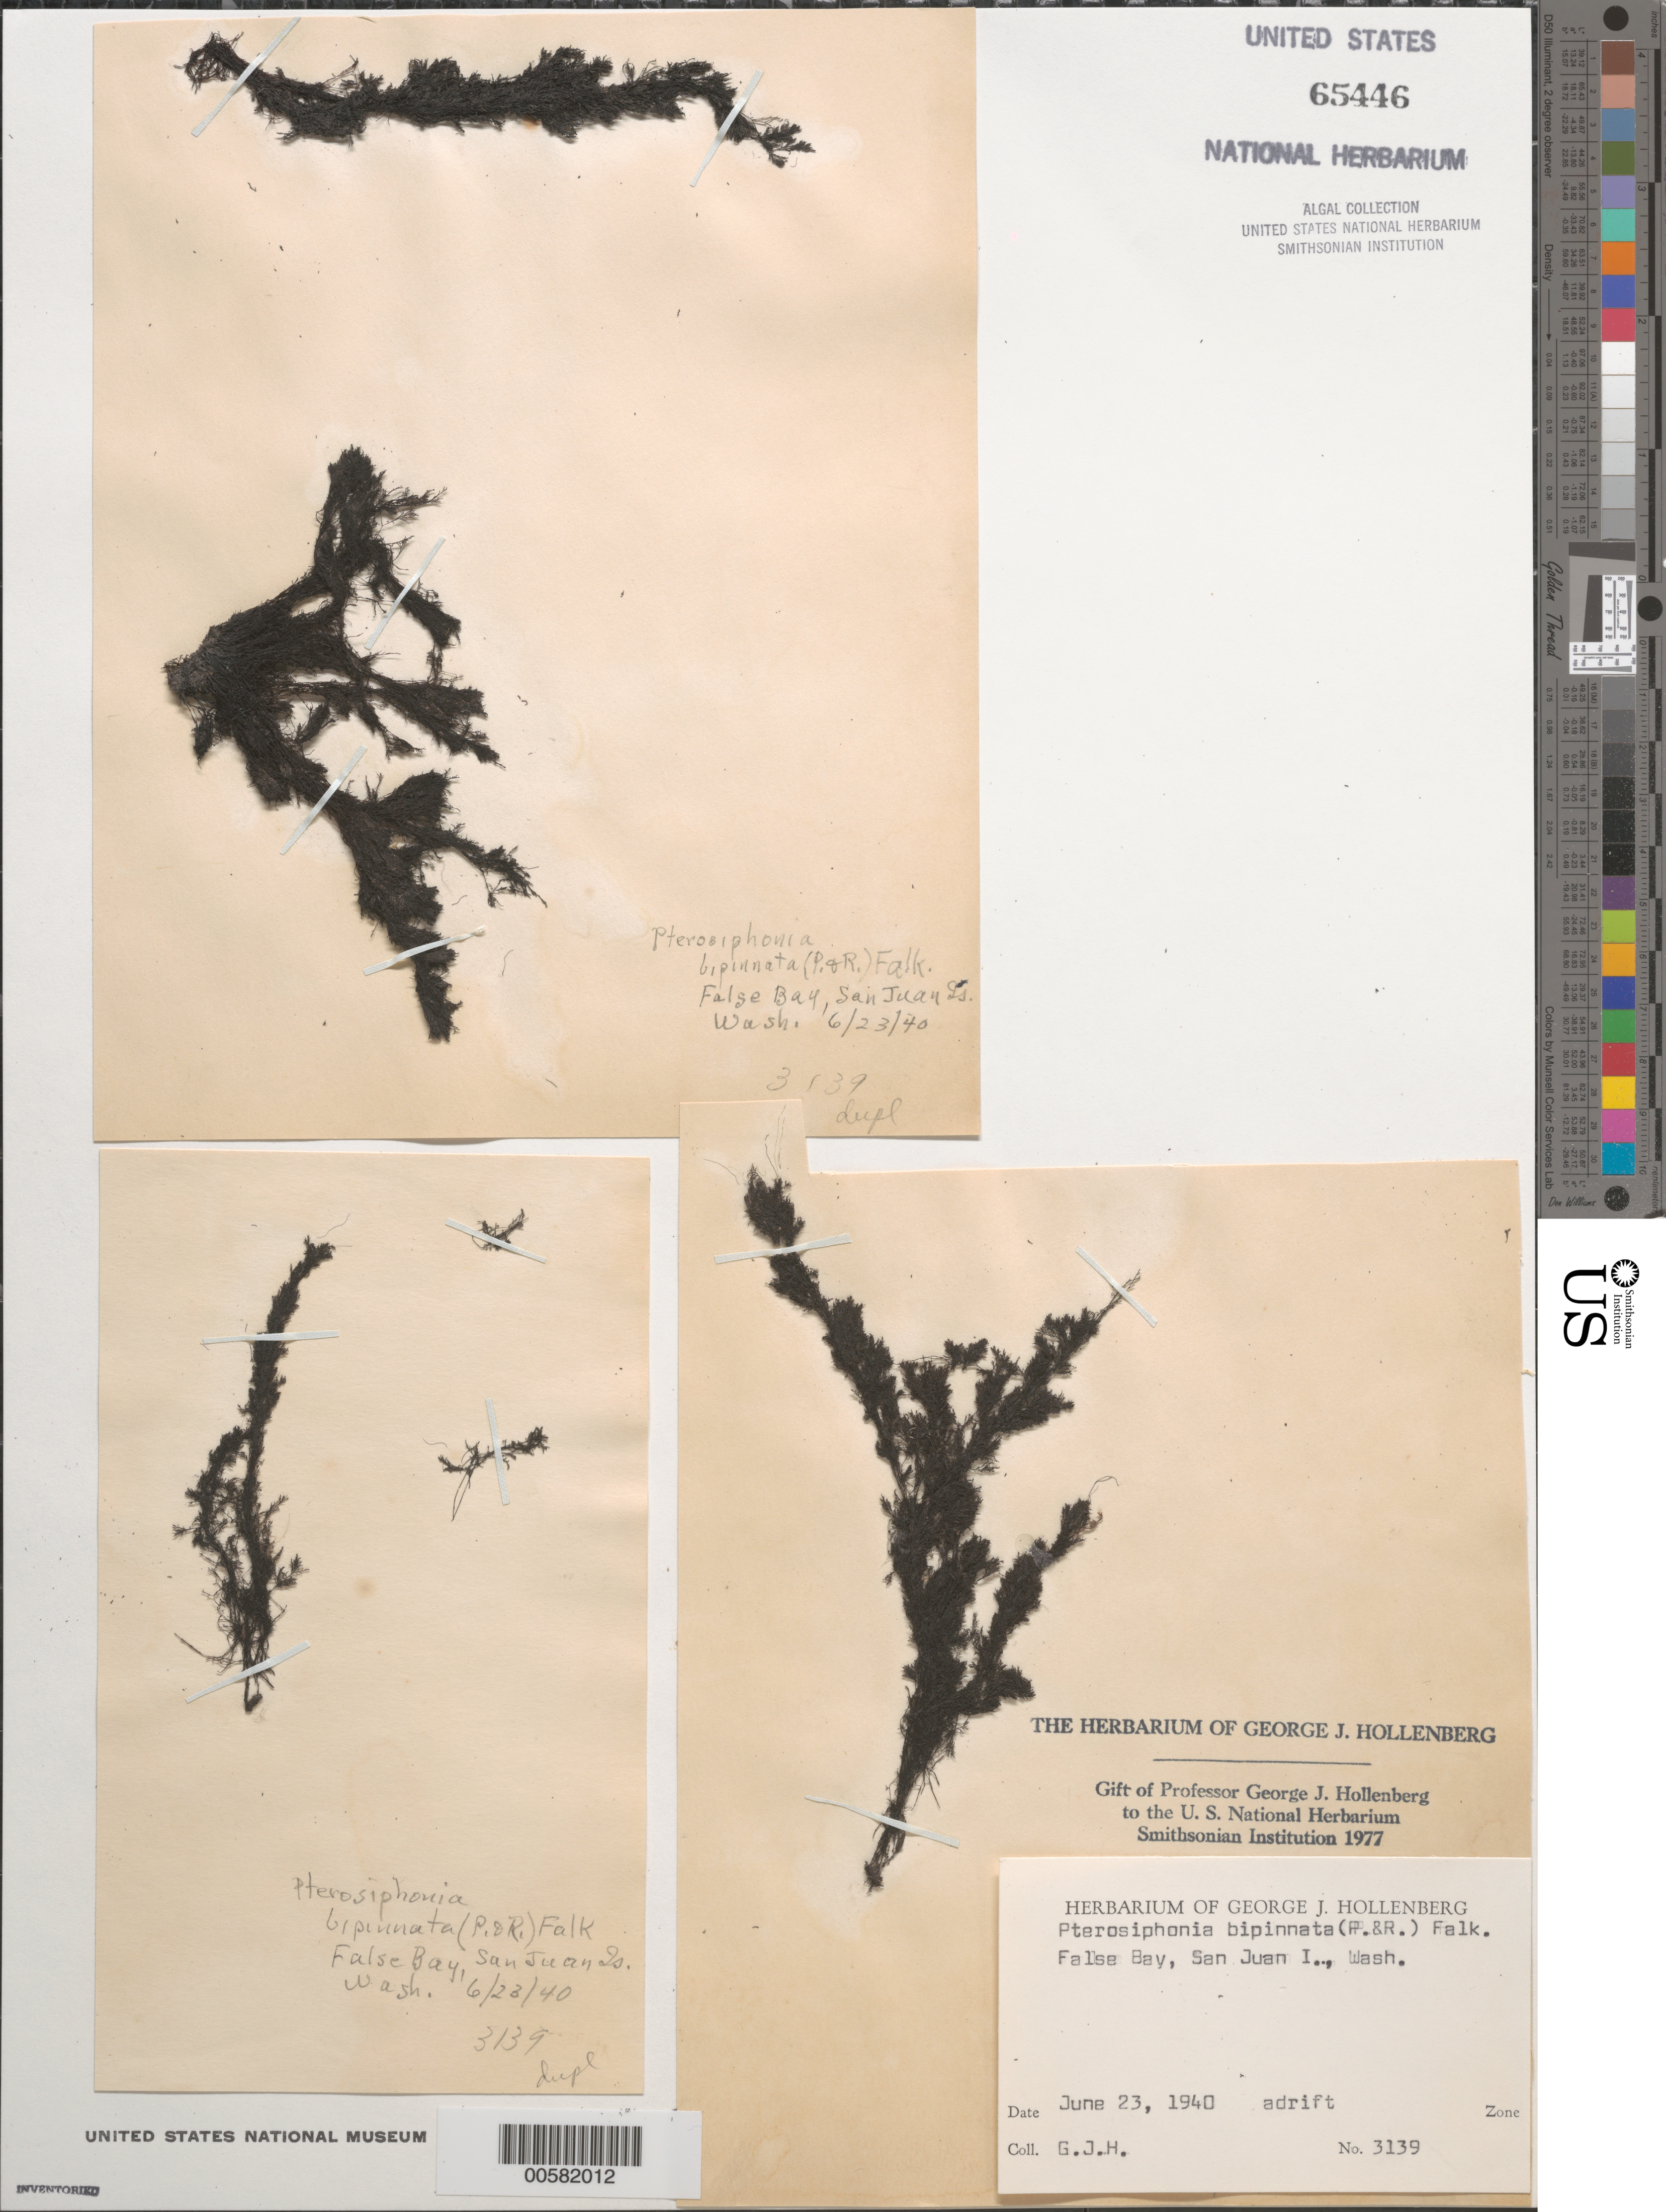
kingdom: Plantae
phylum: Rhodophyta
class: Florideophyceae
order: Ceramiales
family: Rhodomelaceae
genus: Savoiea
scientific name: Savoiea bipinnata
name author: (Postels & Rupr.) M.J. Wynne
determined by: Algae name updating Project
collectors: G. Hollenberg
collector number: GJH 3139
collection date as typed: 23 Jun 1940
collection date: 1940-06-23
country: United States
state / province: Washington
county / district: San Juan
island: San Juan Island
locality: False Bay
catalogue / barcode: US 65446